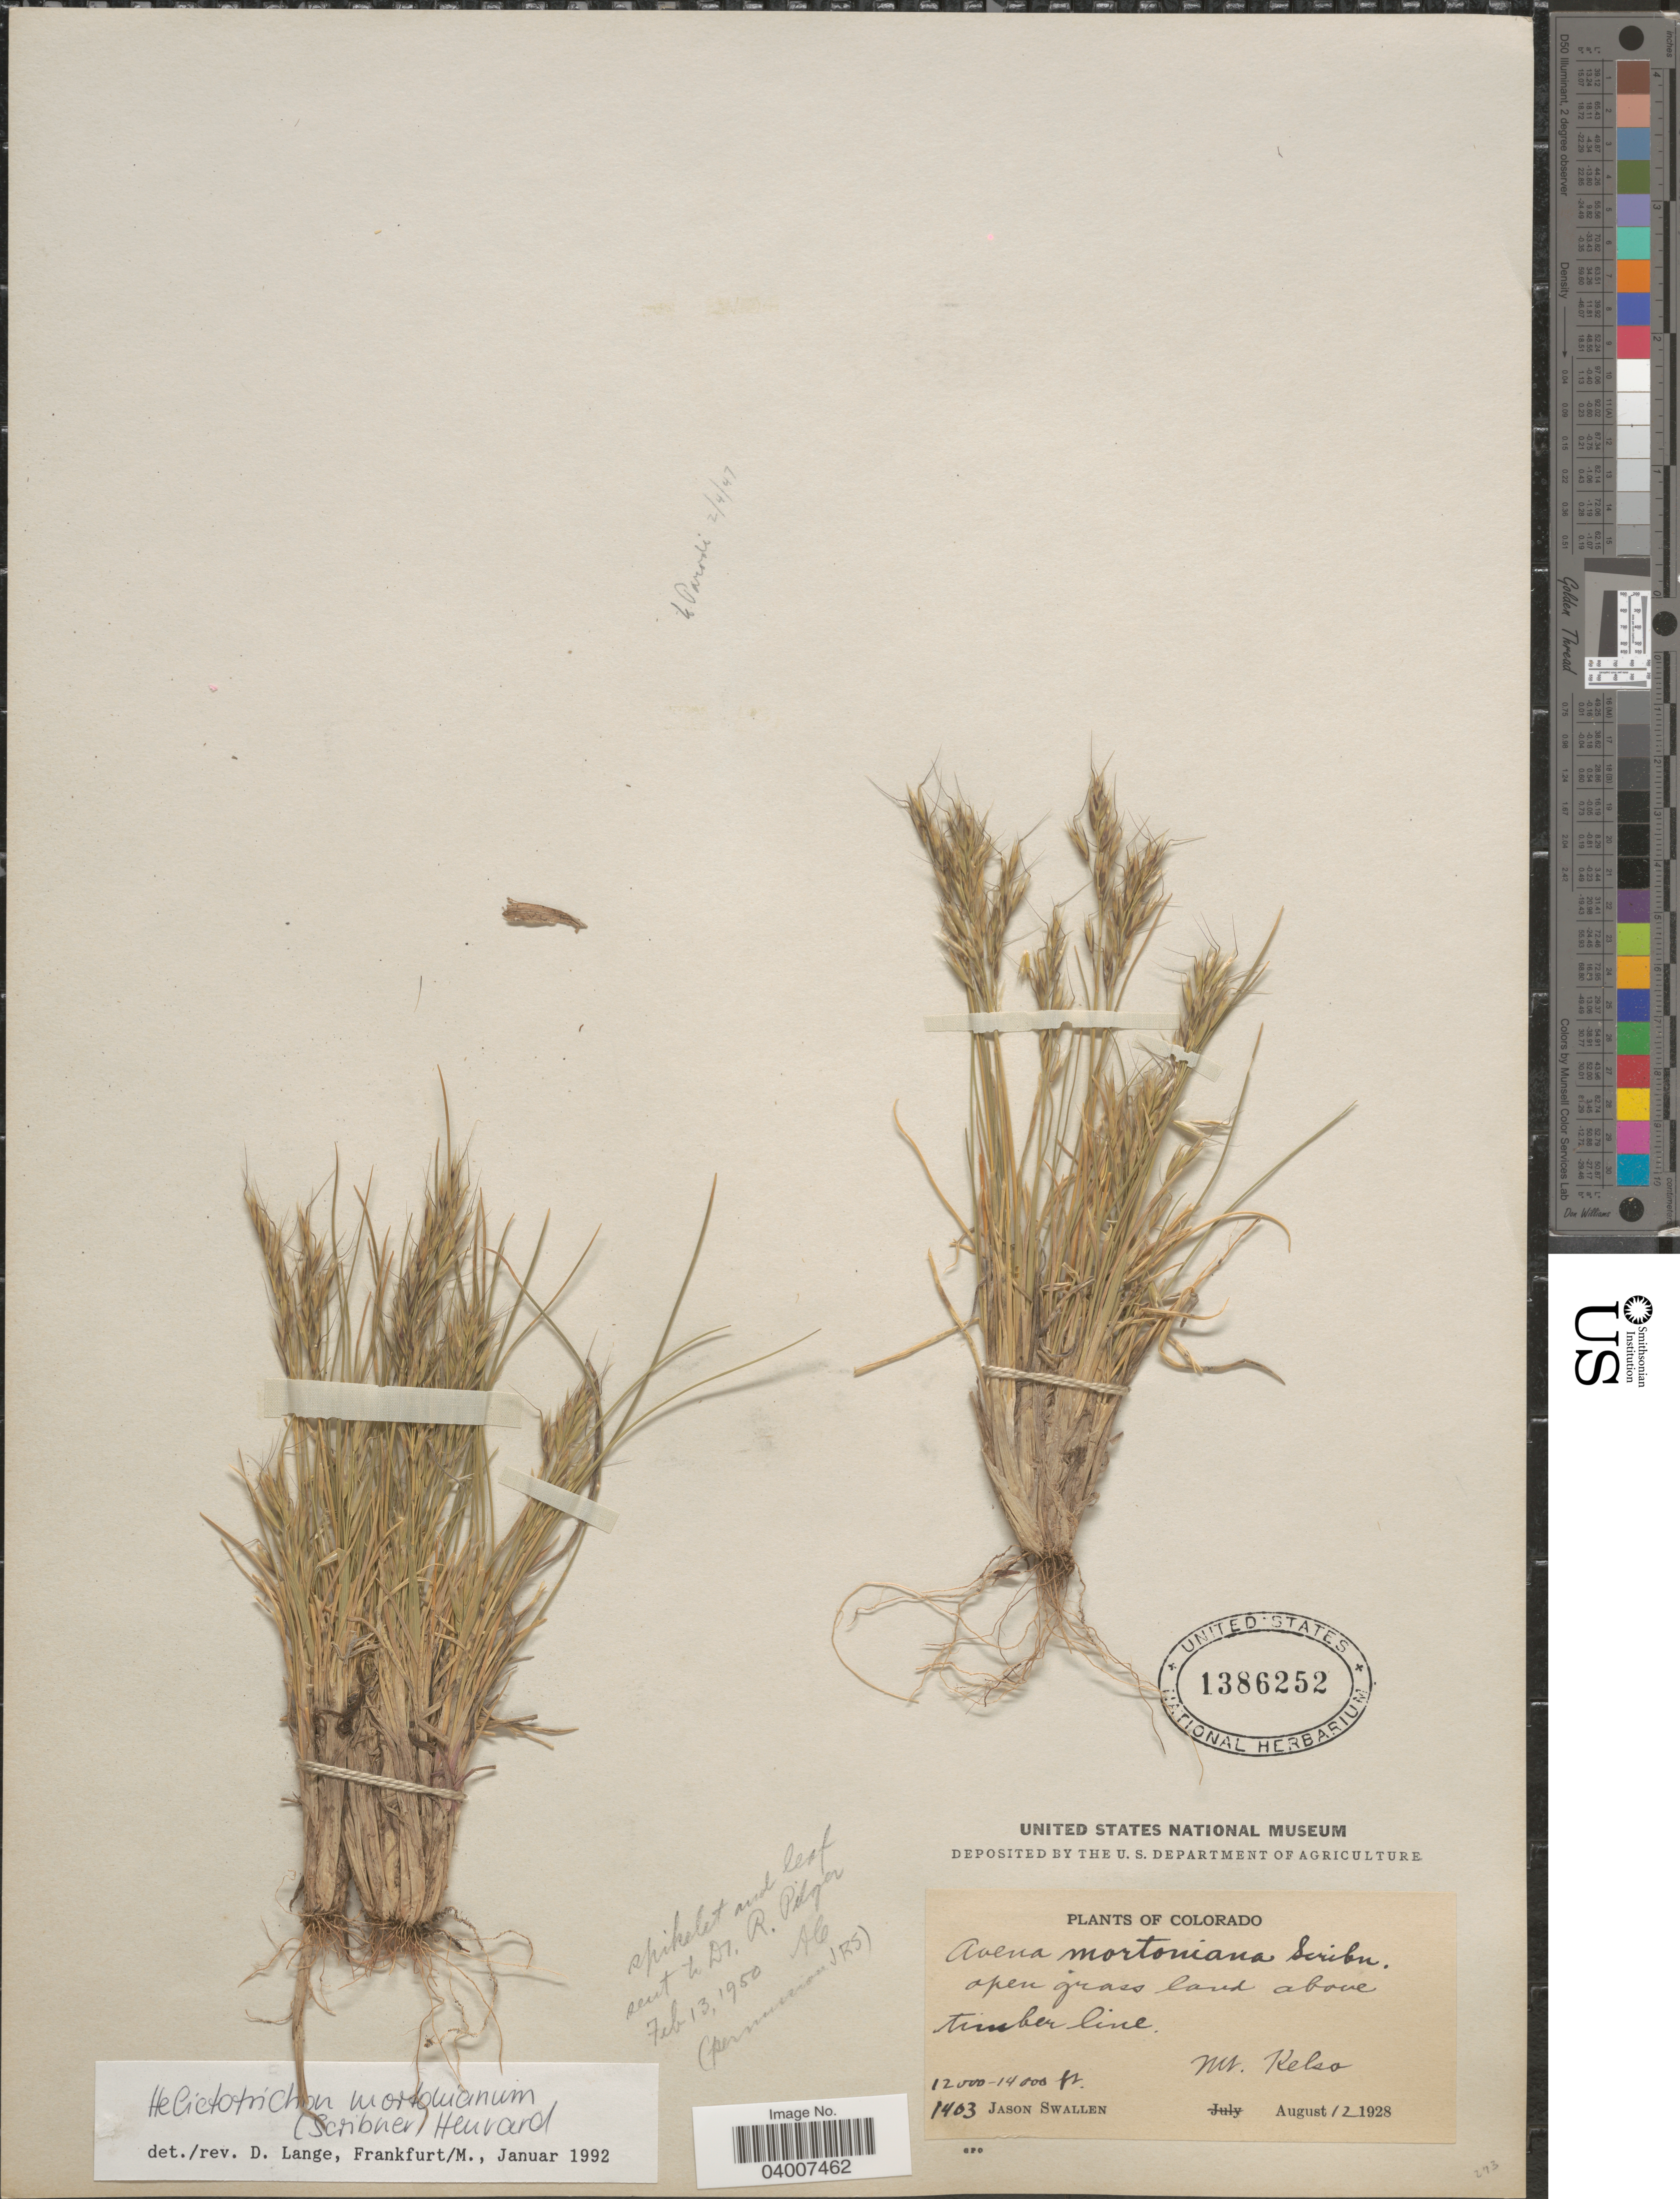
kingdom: Plantae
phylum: Tracheophyta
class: Liliopsida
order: Poales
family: Poaceae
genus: Helictotrichon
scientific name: Helictotrichon mortonianum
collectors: J. R. Swallen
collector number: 1403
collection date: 1928-08-12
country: United States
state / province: Colorado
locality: Mt. Kelso.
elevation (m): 3658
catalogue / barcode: US 1386252